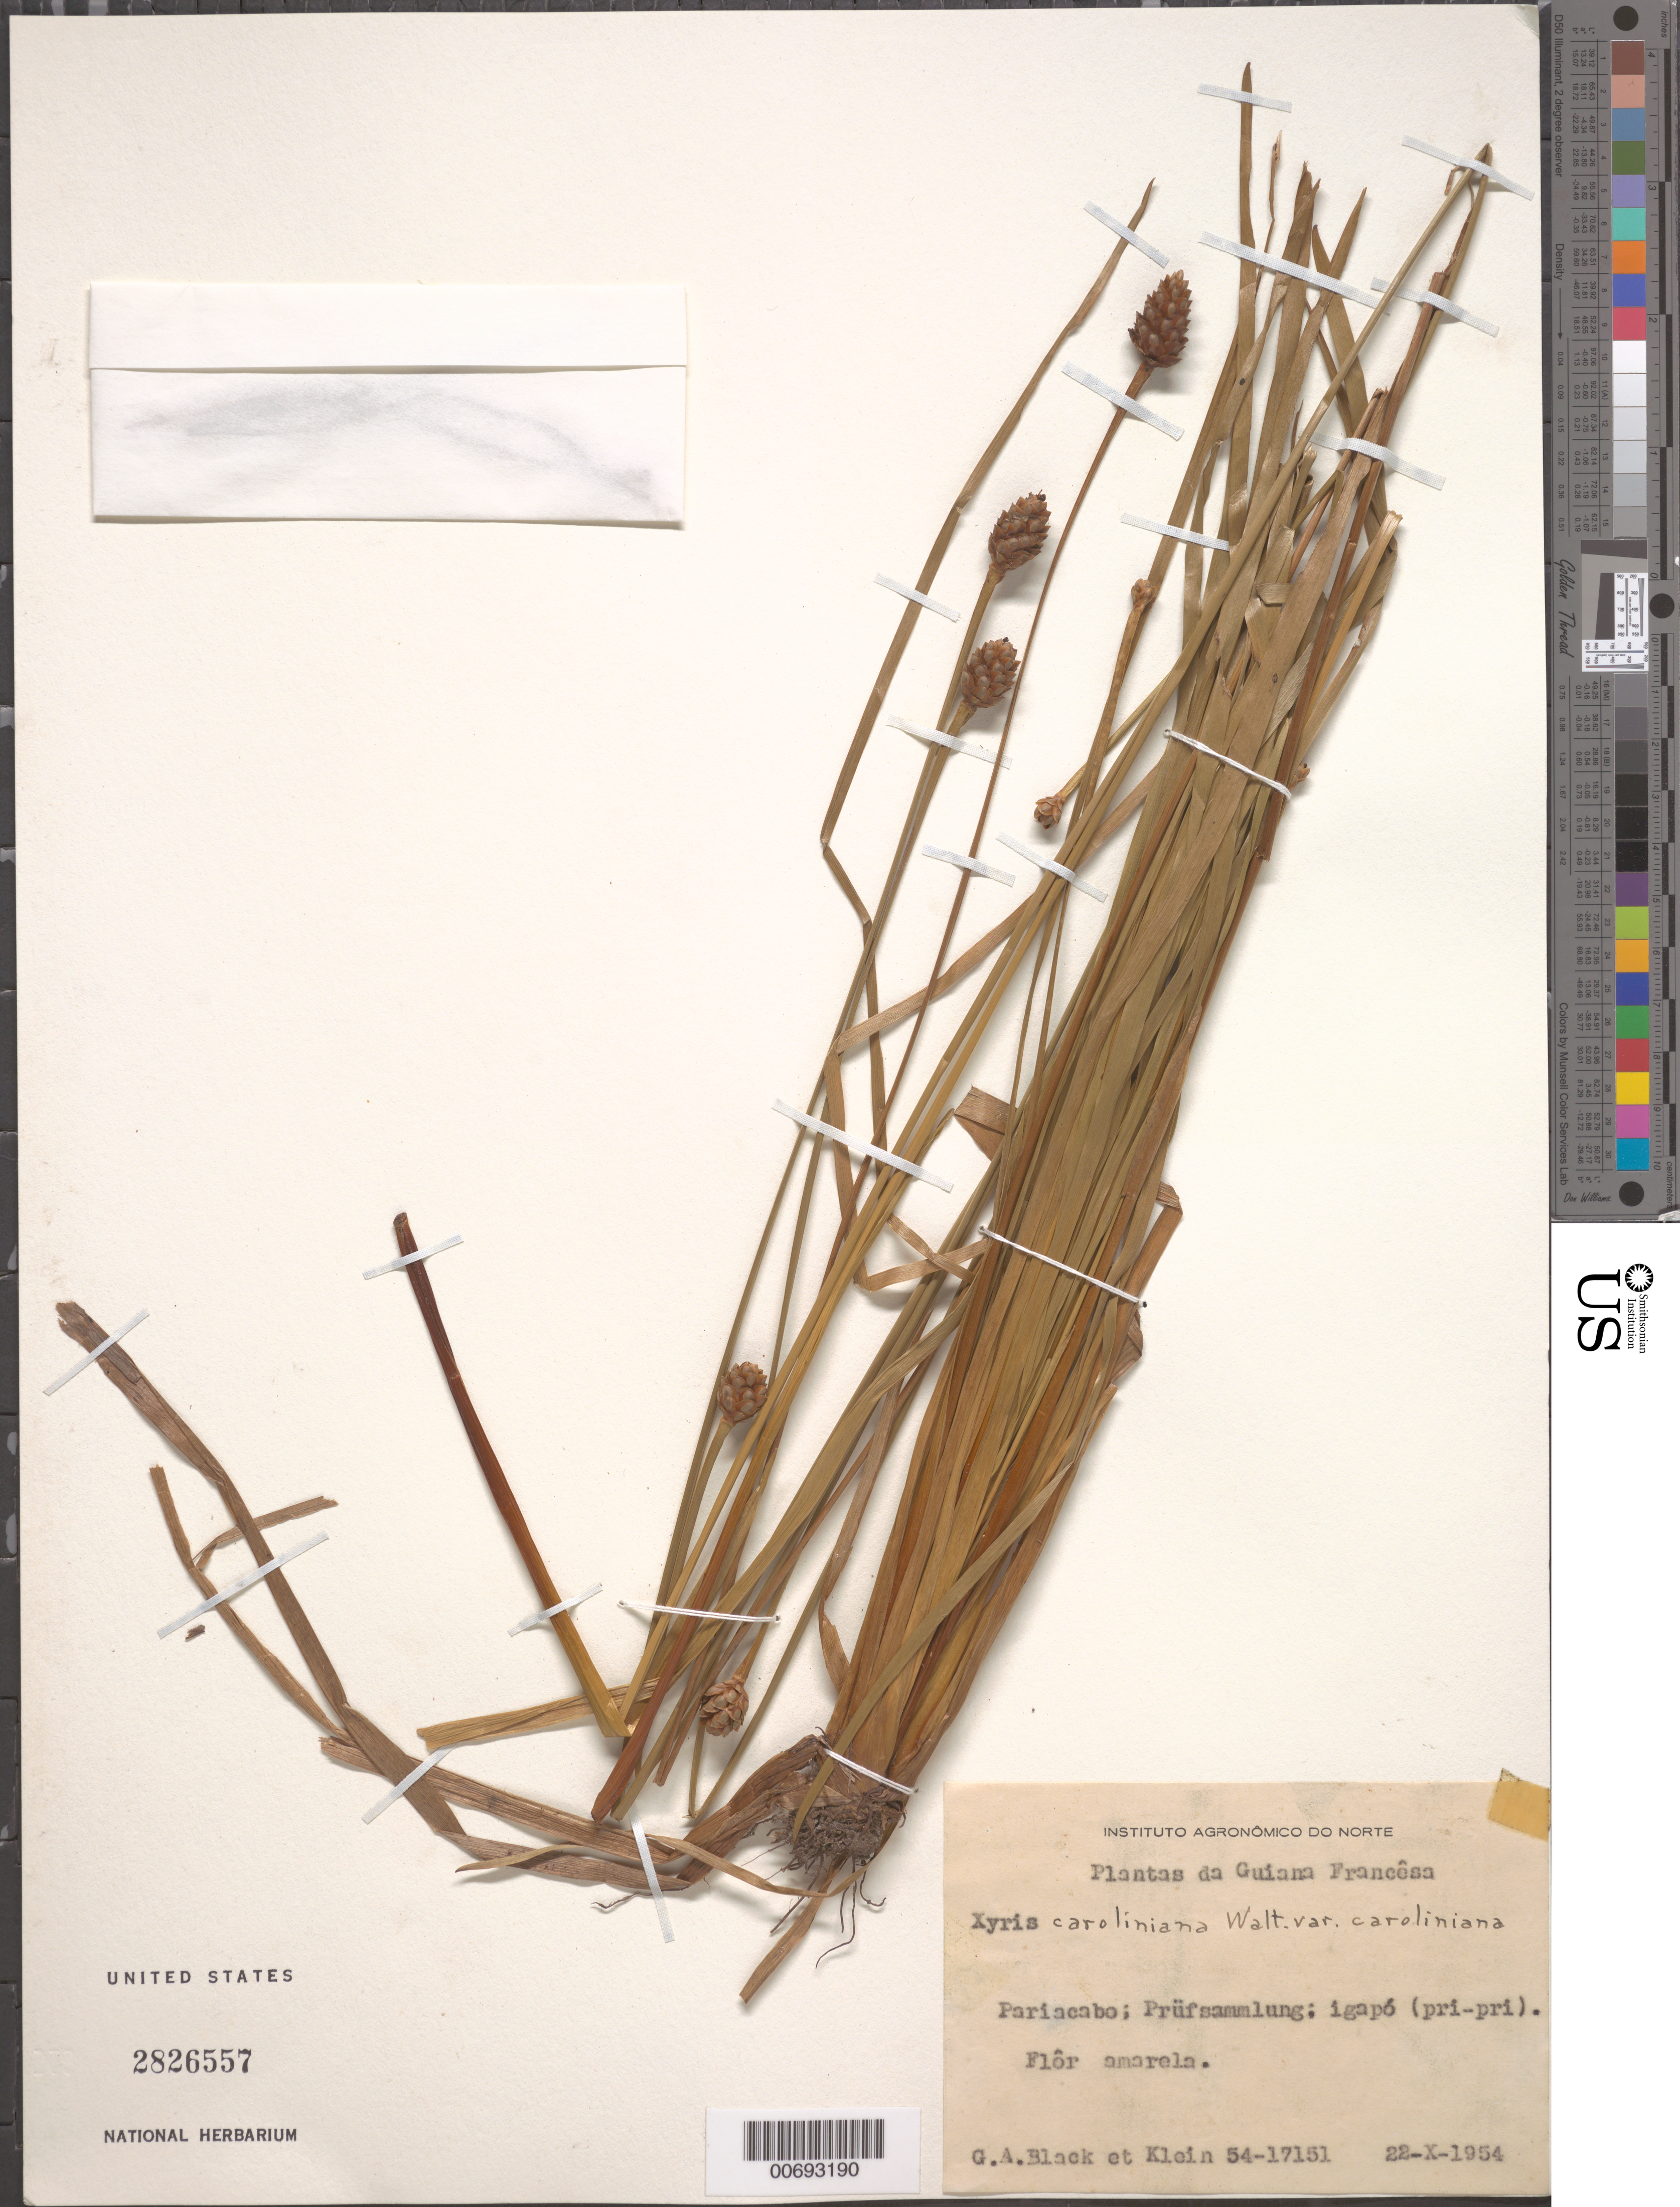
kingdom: Plantae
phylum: Tracheophyta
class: Liliopsida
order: Poales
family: Xyridaceae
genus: Xyris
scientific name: Xyris caroliniana var. caroliniana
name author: Walter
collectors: G. A. Black & Klein, --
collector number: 54 17151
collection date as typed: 22-Oct-54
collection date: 1954-10-22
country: French Guiana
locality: Pariacabo; Prüfsammlung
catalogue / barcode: US 2826557